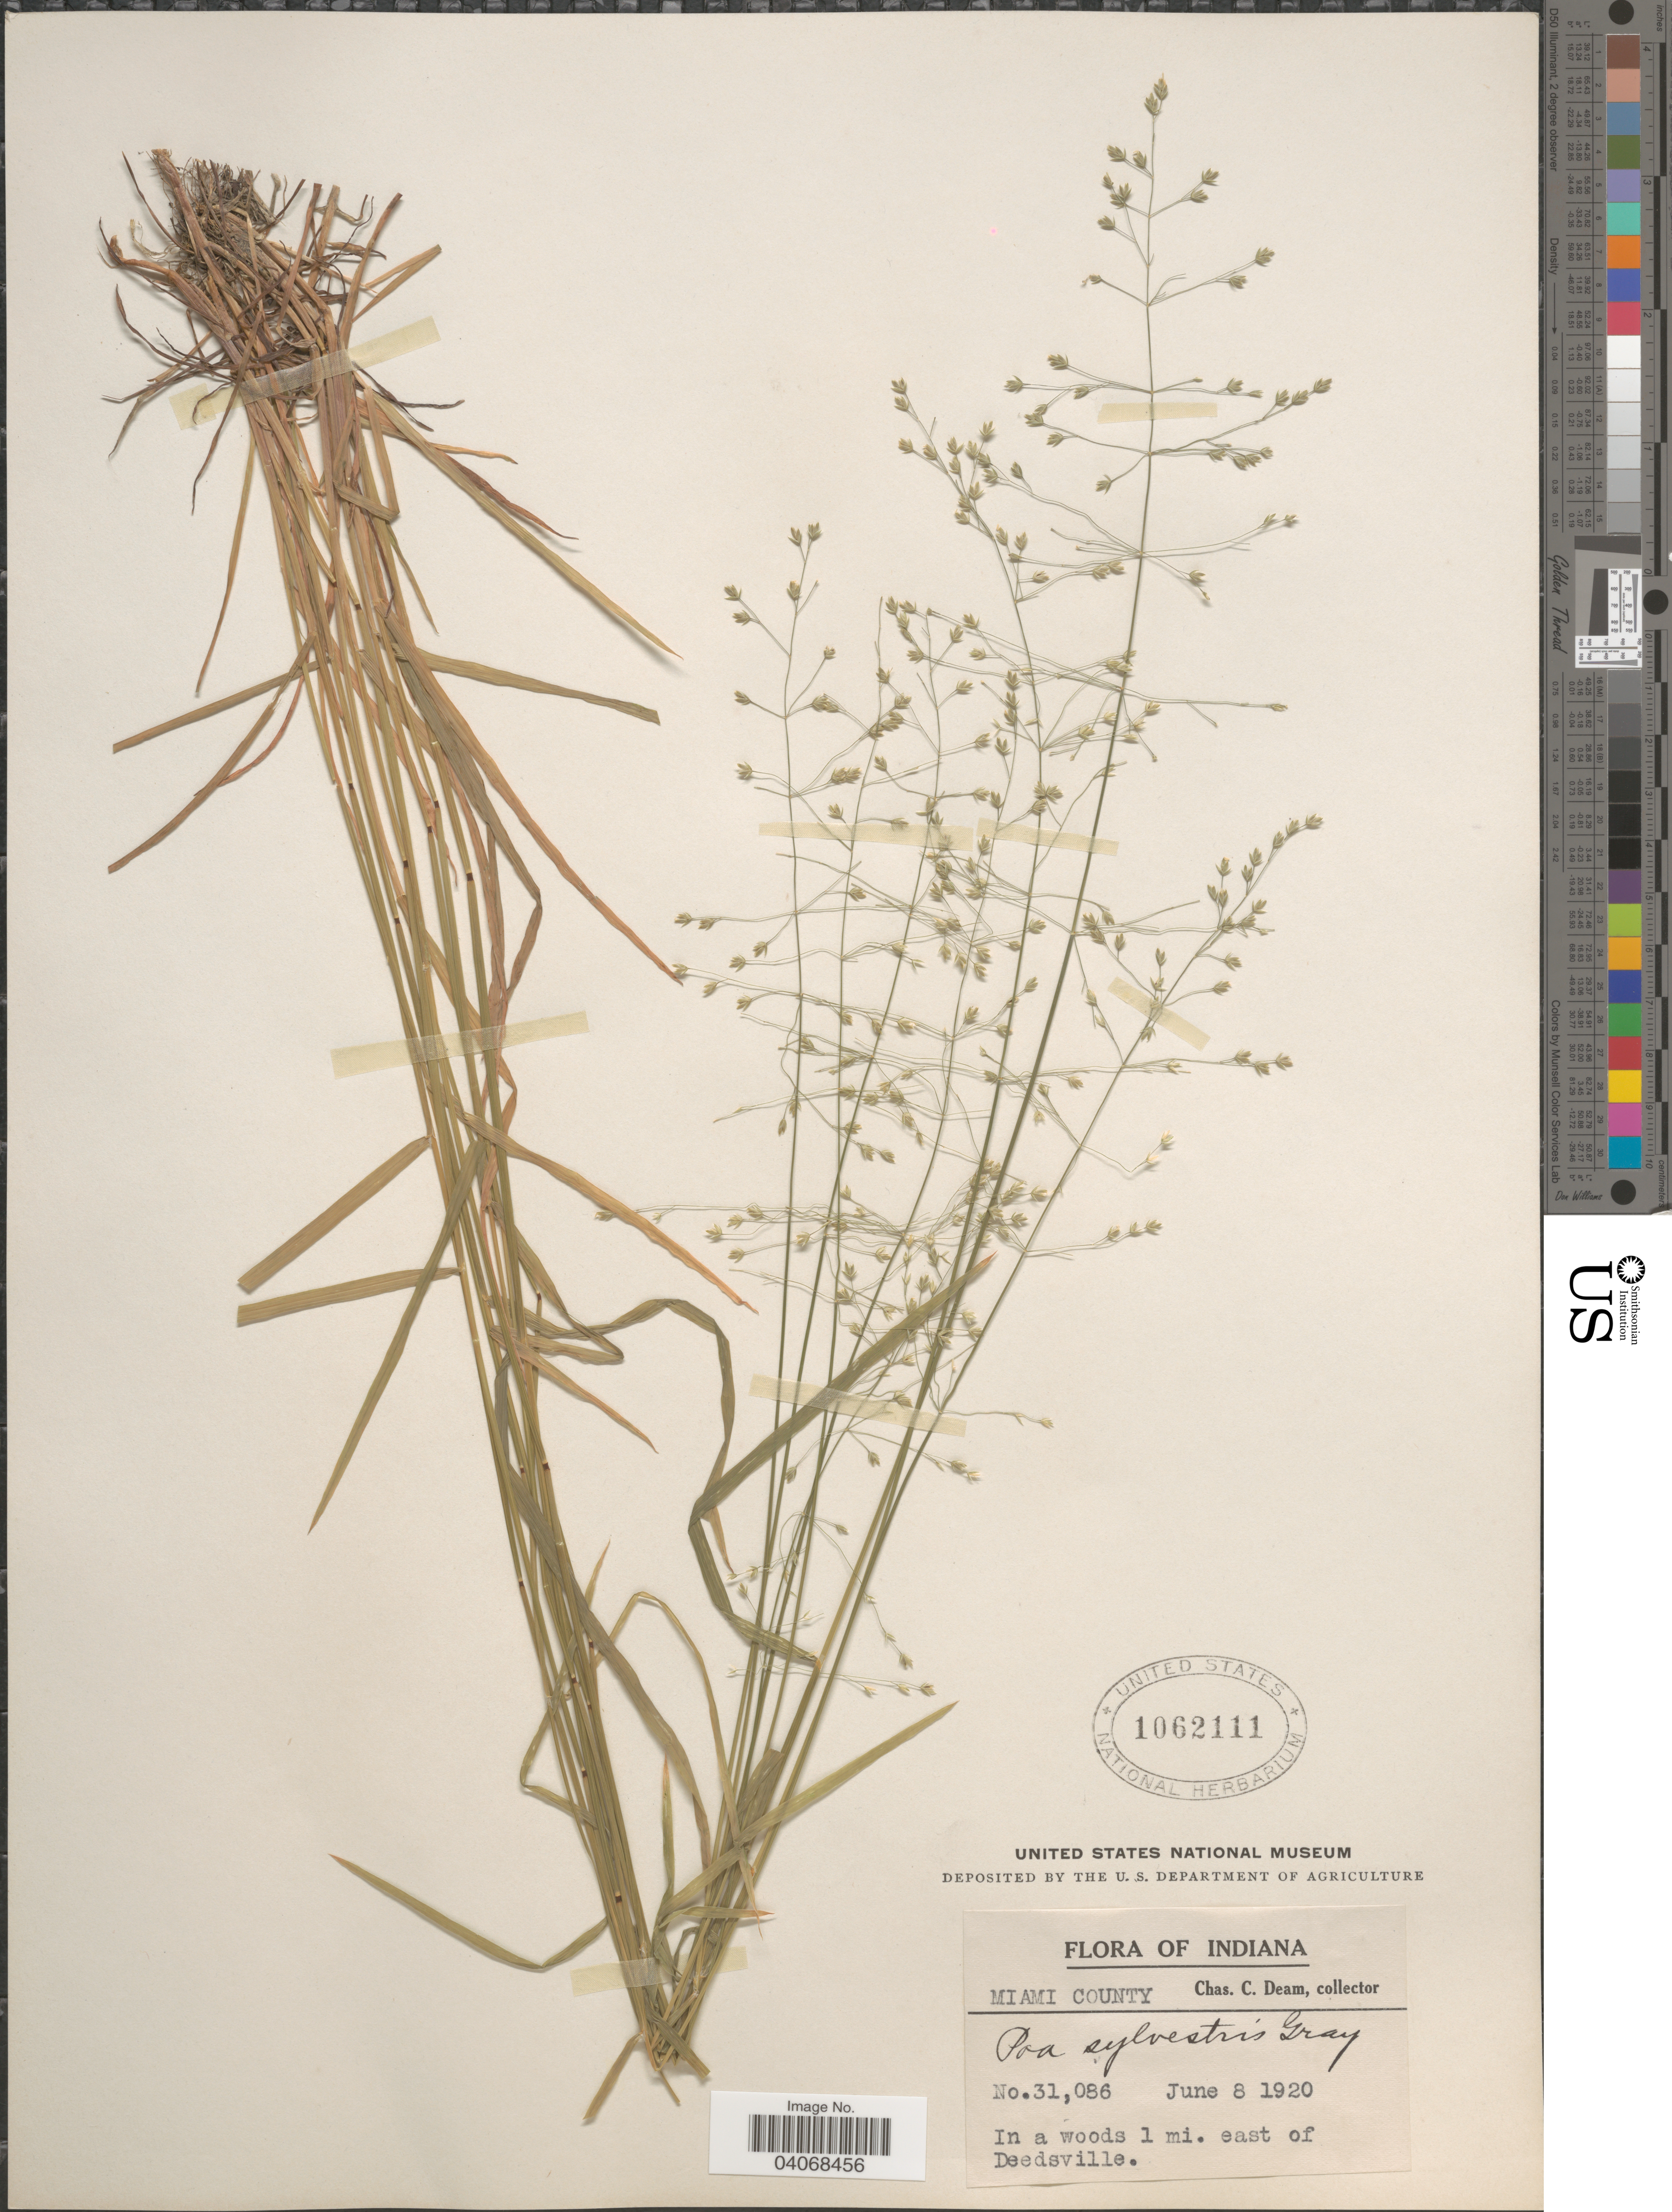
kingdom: Plantae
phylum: Tracheophyta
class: Liliopsida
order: Poales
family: Poaceae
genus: Poa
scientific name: Poa sylvestris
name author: A. Gray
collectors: C. C. Deam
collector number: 31086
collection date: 1920-06-08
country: United States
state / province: Indiana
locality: In a woods 1 mi. east of Deedsville. Miami County.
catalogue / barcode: US 1062111